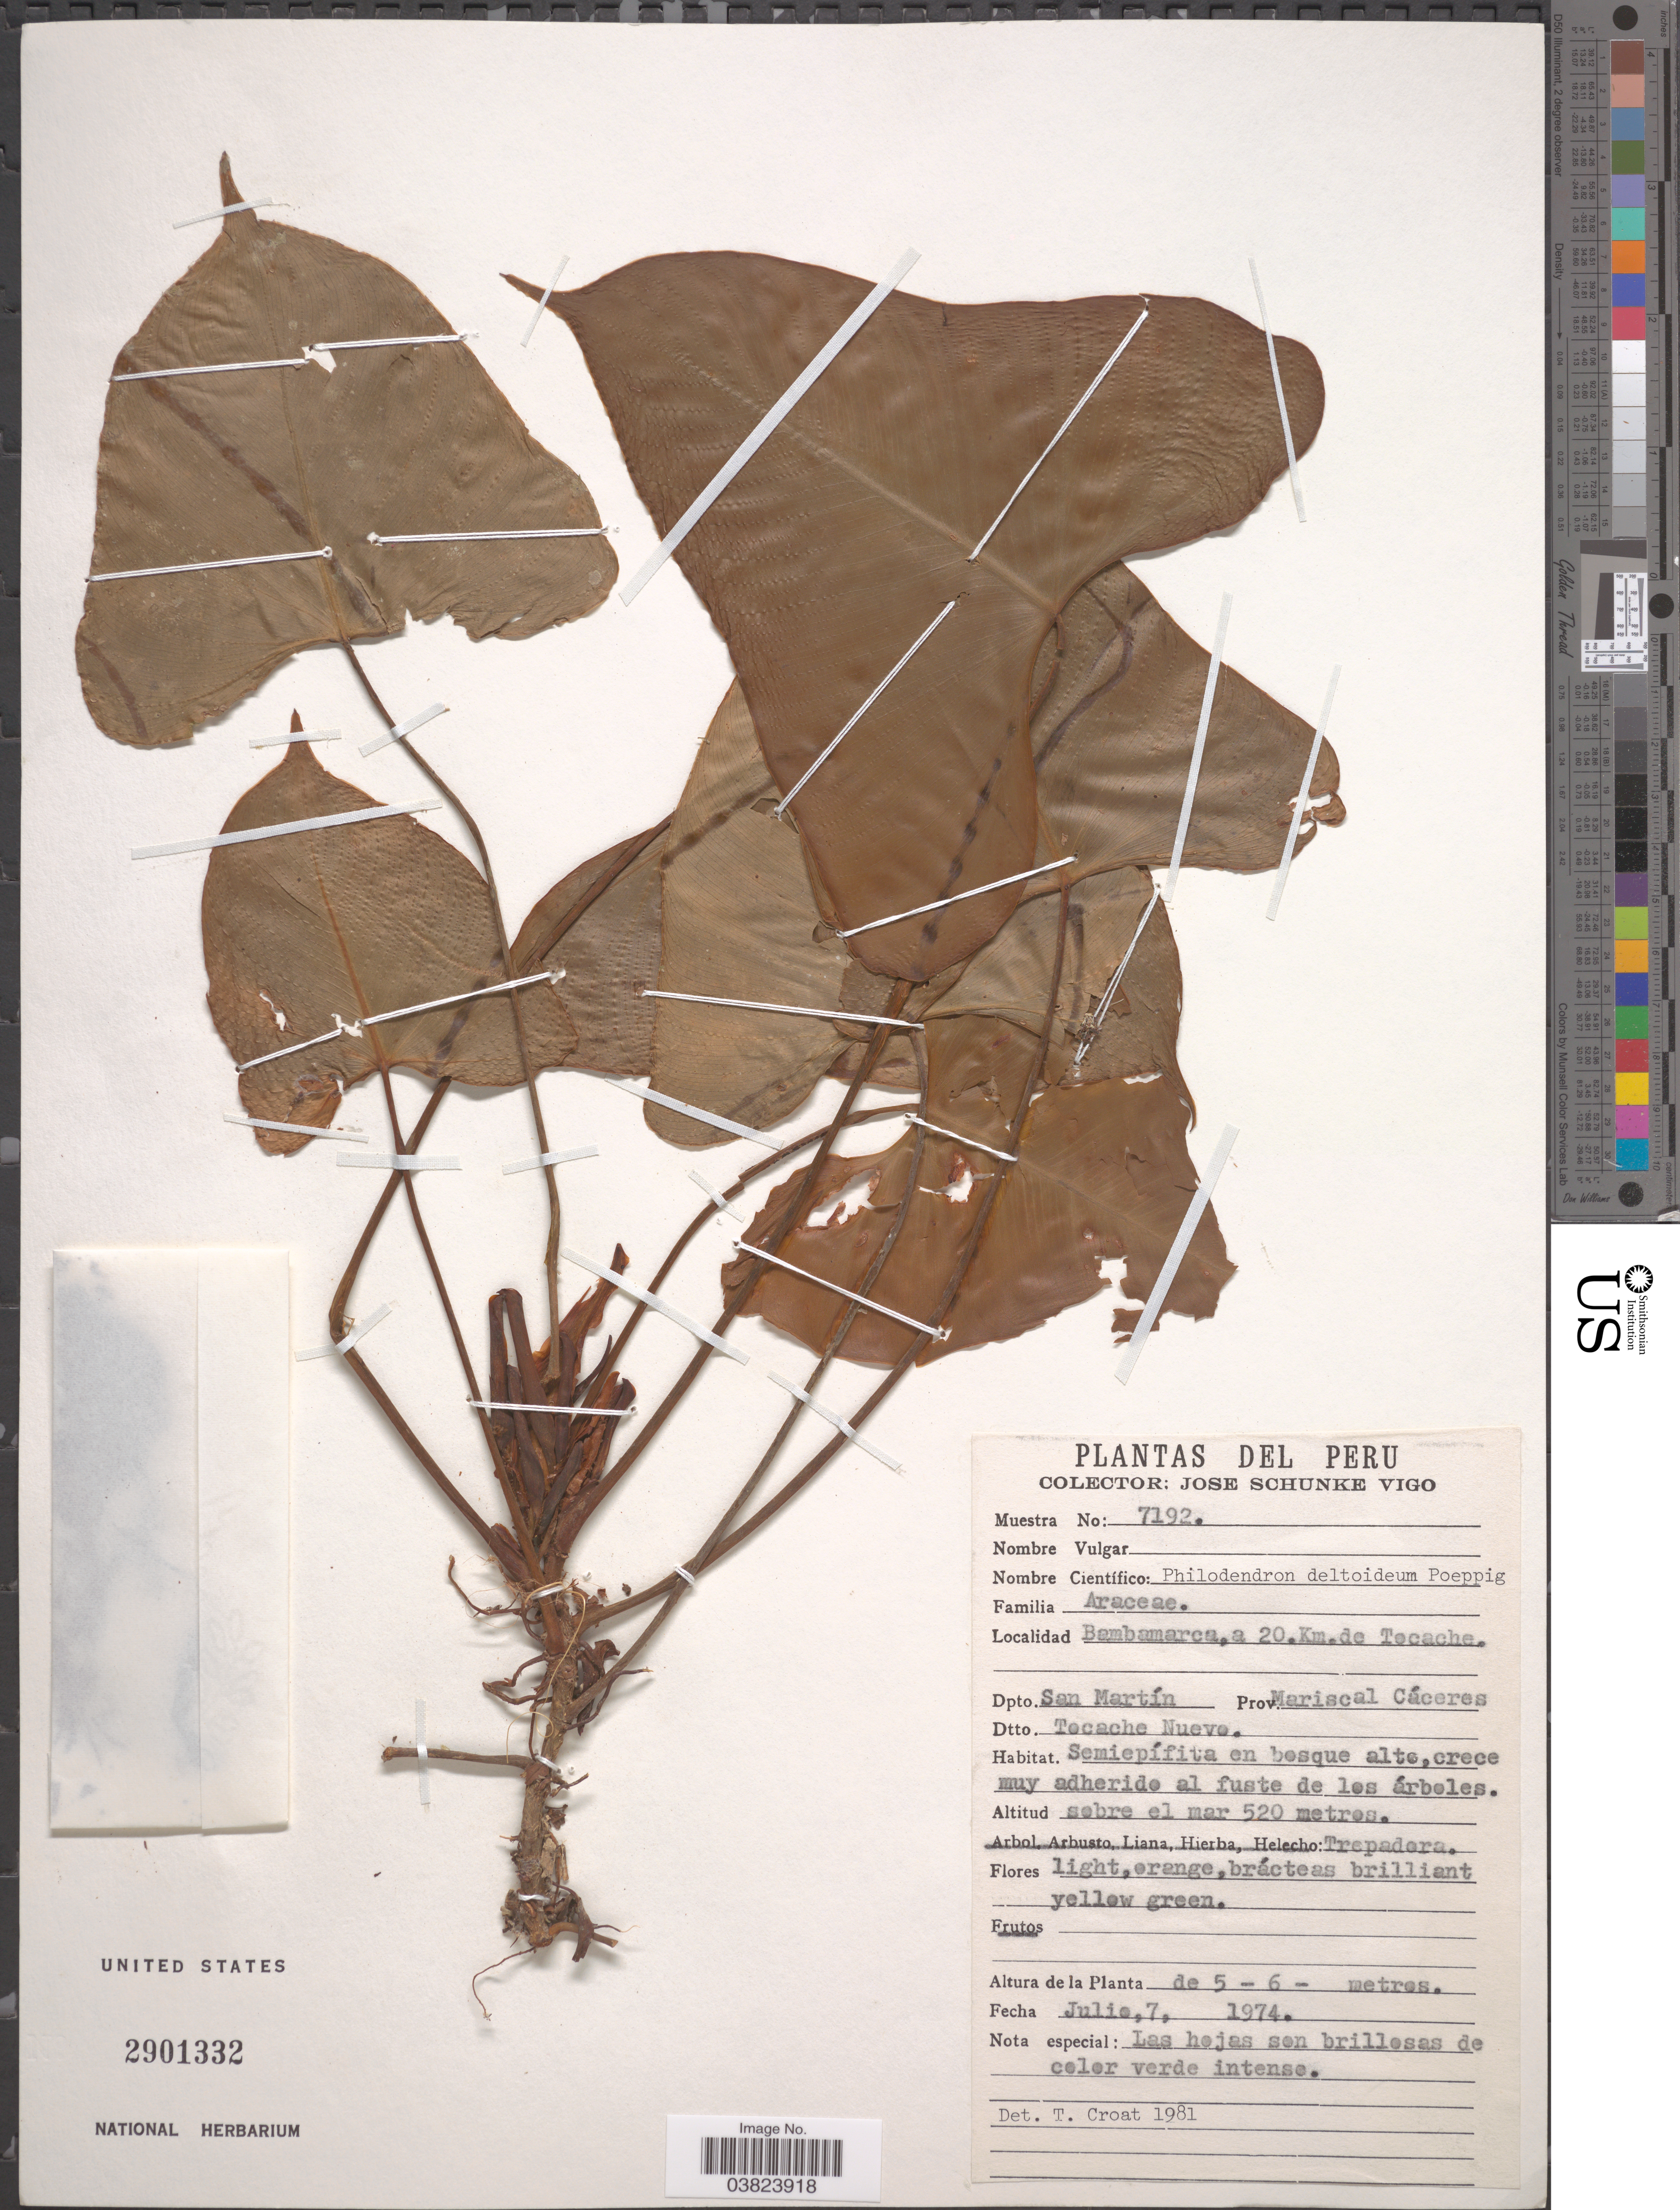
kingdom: Plantae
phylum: Tracheophyta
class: Liliopsida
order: Alismatales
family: Araceae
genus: Philodendron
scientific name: Philodendron deltoideum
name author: Poepp.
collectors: J. Schunke Vigo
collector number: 7192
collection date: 1974-07-07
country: Peru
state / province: San Martín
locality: Bambamarca, a 20. Km. de Tocache. Dpto. San Martín Prov. Mariscal Cáceres. Dtto.Tocache Nuevo.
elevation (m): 520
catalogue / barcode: US 2901332